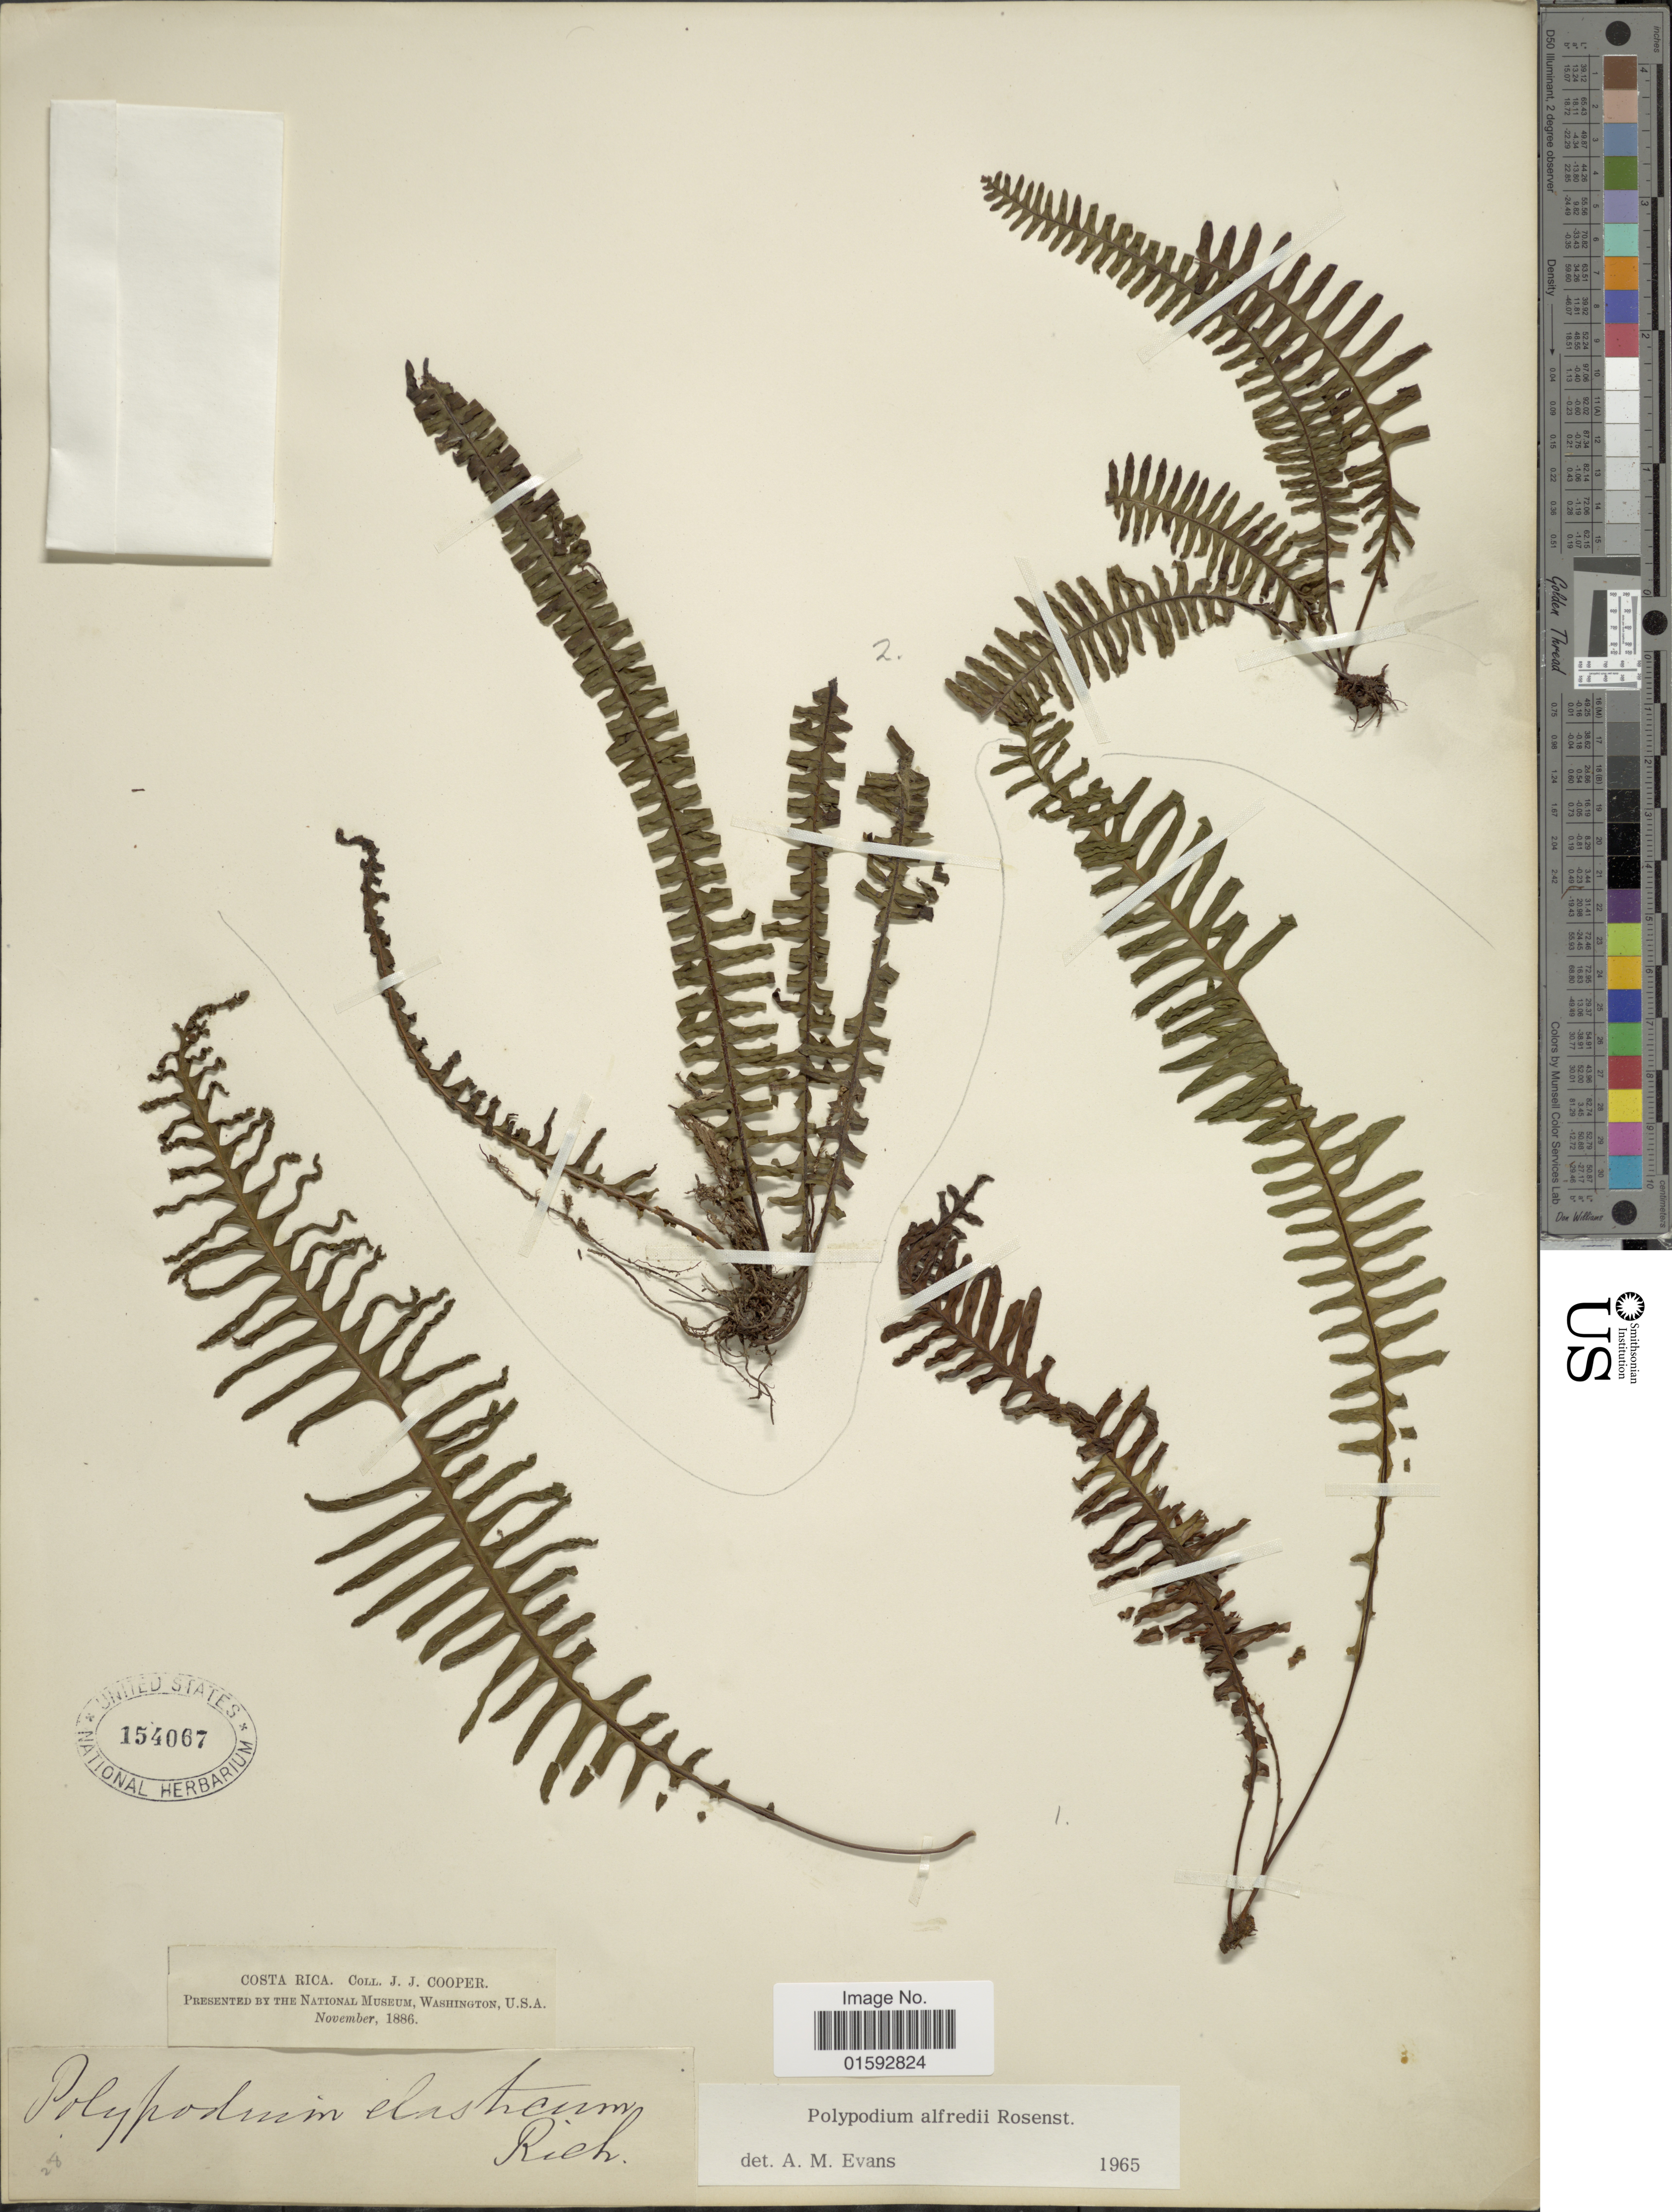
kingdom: Plantae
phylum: Tracheophyta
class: Polypodiopsida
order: Polypodiales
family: Polypodiaceae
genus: Pecluma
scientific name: Pecluma alfredii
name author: (Rosenst.) M.G. Price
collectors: J. J. Cooper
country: Costa Rica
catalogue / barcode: US 154067